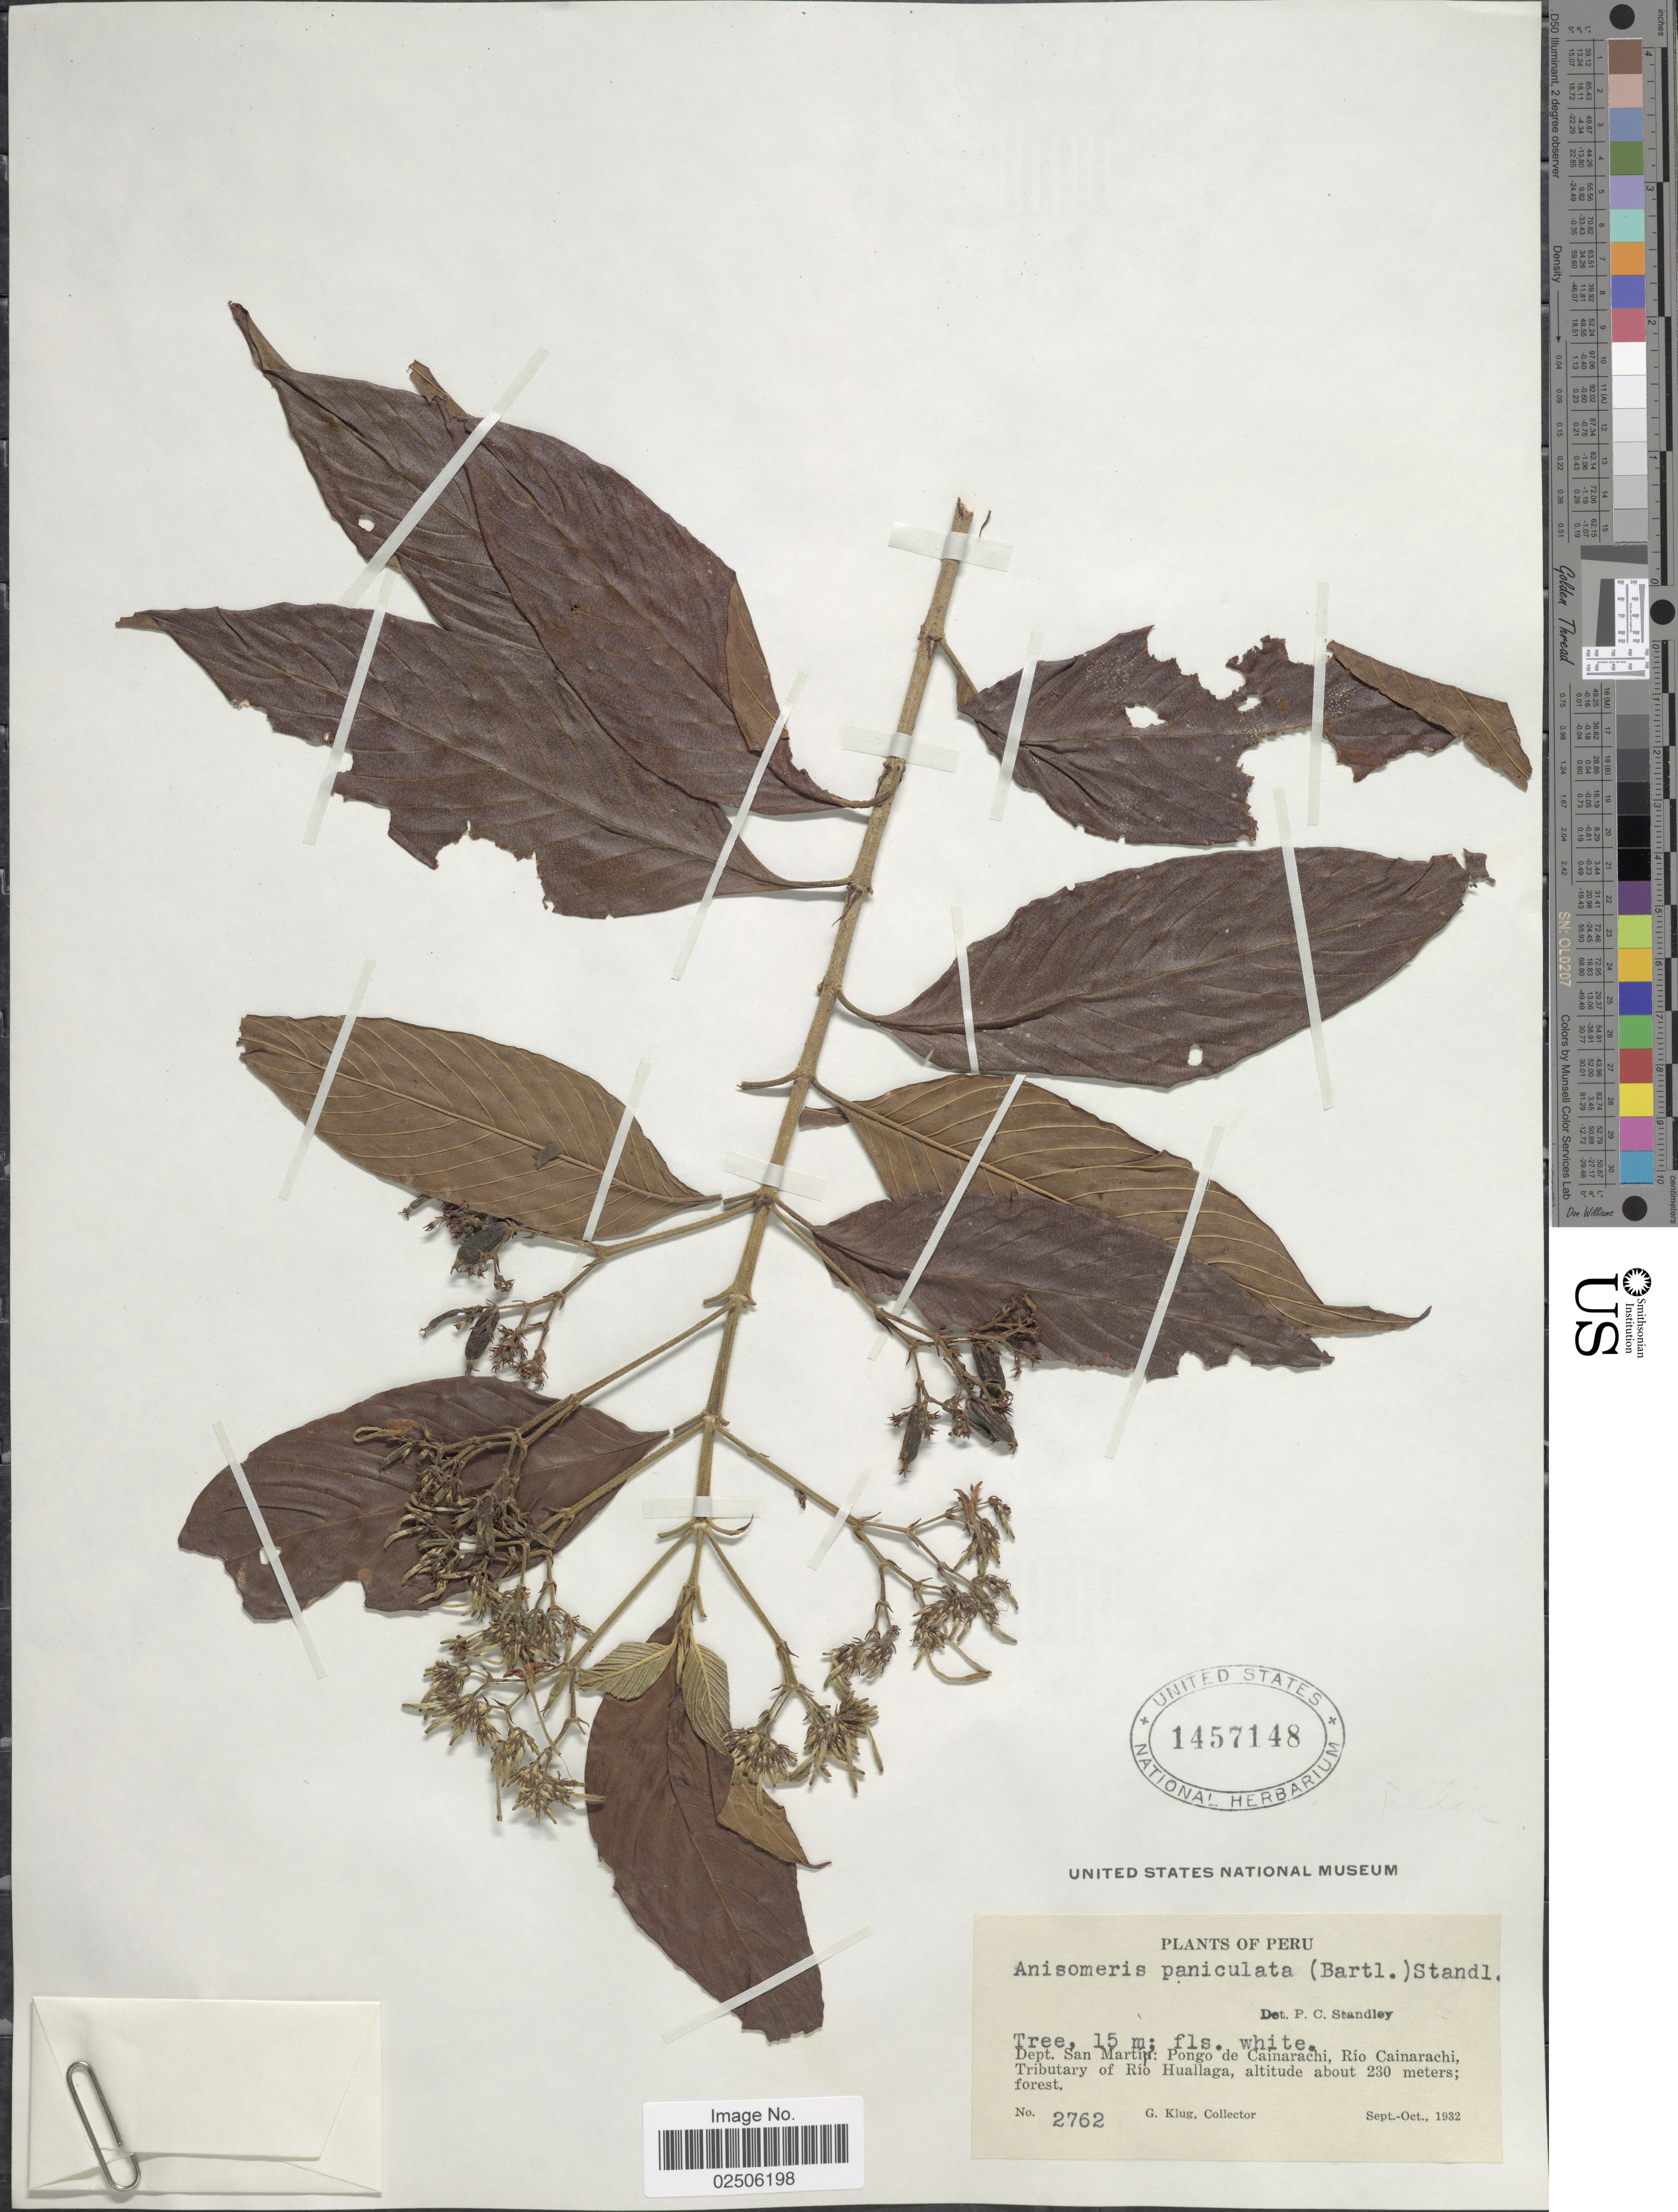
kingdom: Plantae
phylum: Tracheophyta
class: Magnoliopsida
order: Gentianales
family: Rubiaceae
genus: Chomelia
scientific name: Chomelia paniculata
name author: (Bartl. ex DC.) Steyerm.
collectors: G. Klug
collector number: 2762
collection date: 1932-09/1932-10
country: Peru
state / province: San Martín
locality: Pongo de Cainarachi, Rio Cainarachi, Tributary of Rio Huallaga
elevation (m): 230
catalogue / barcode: US 1457148